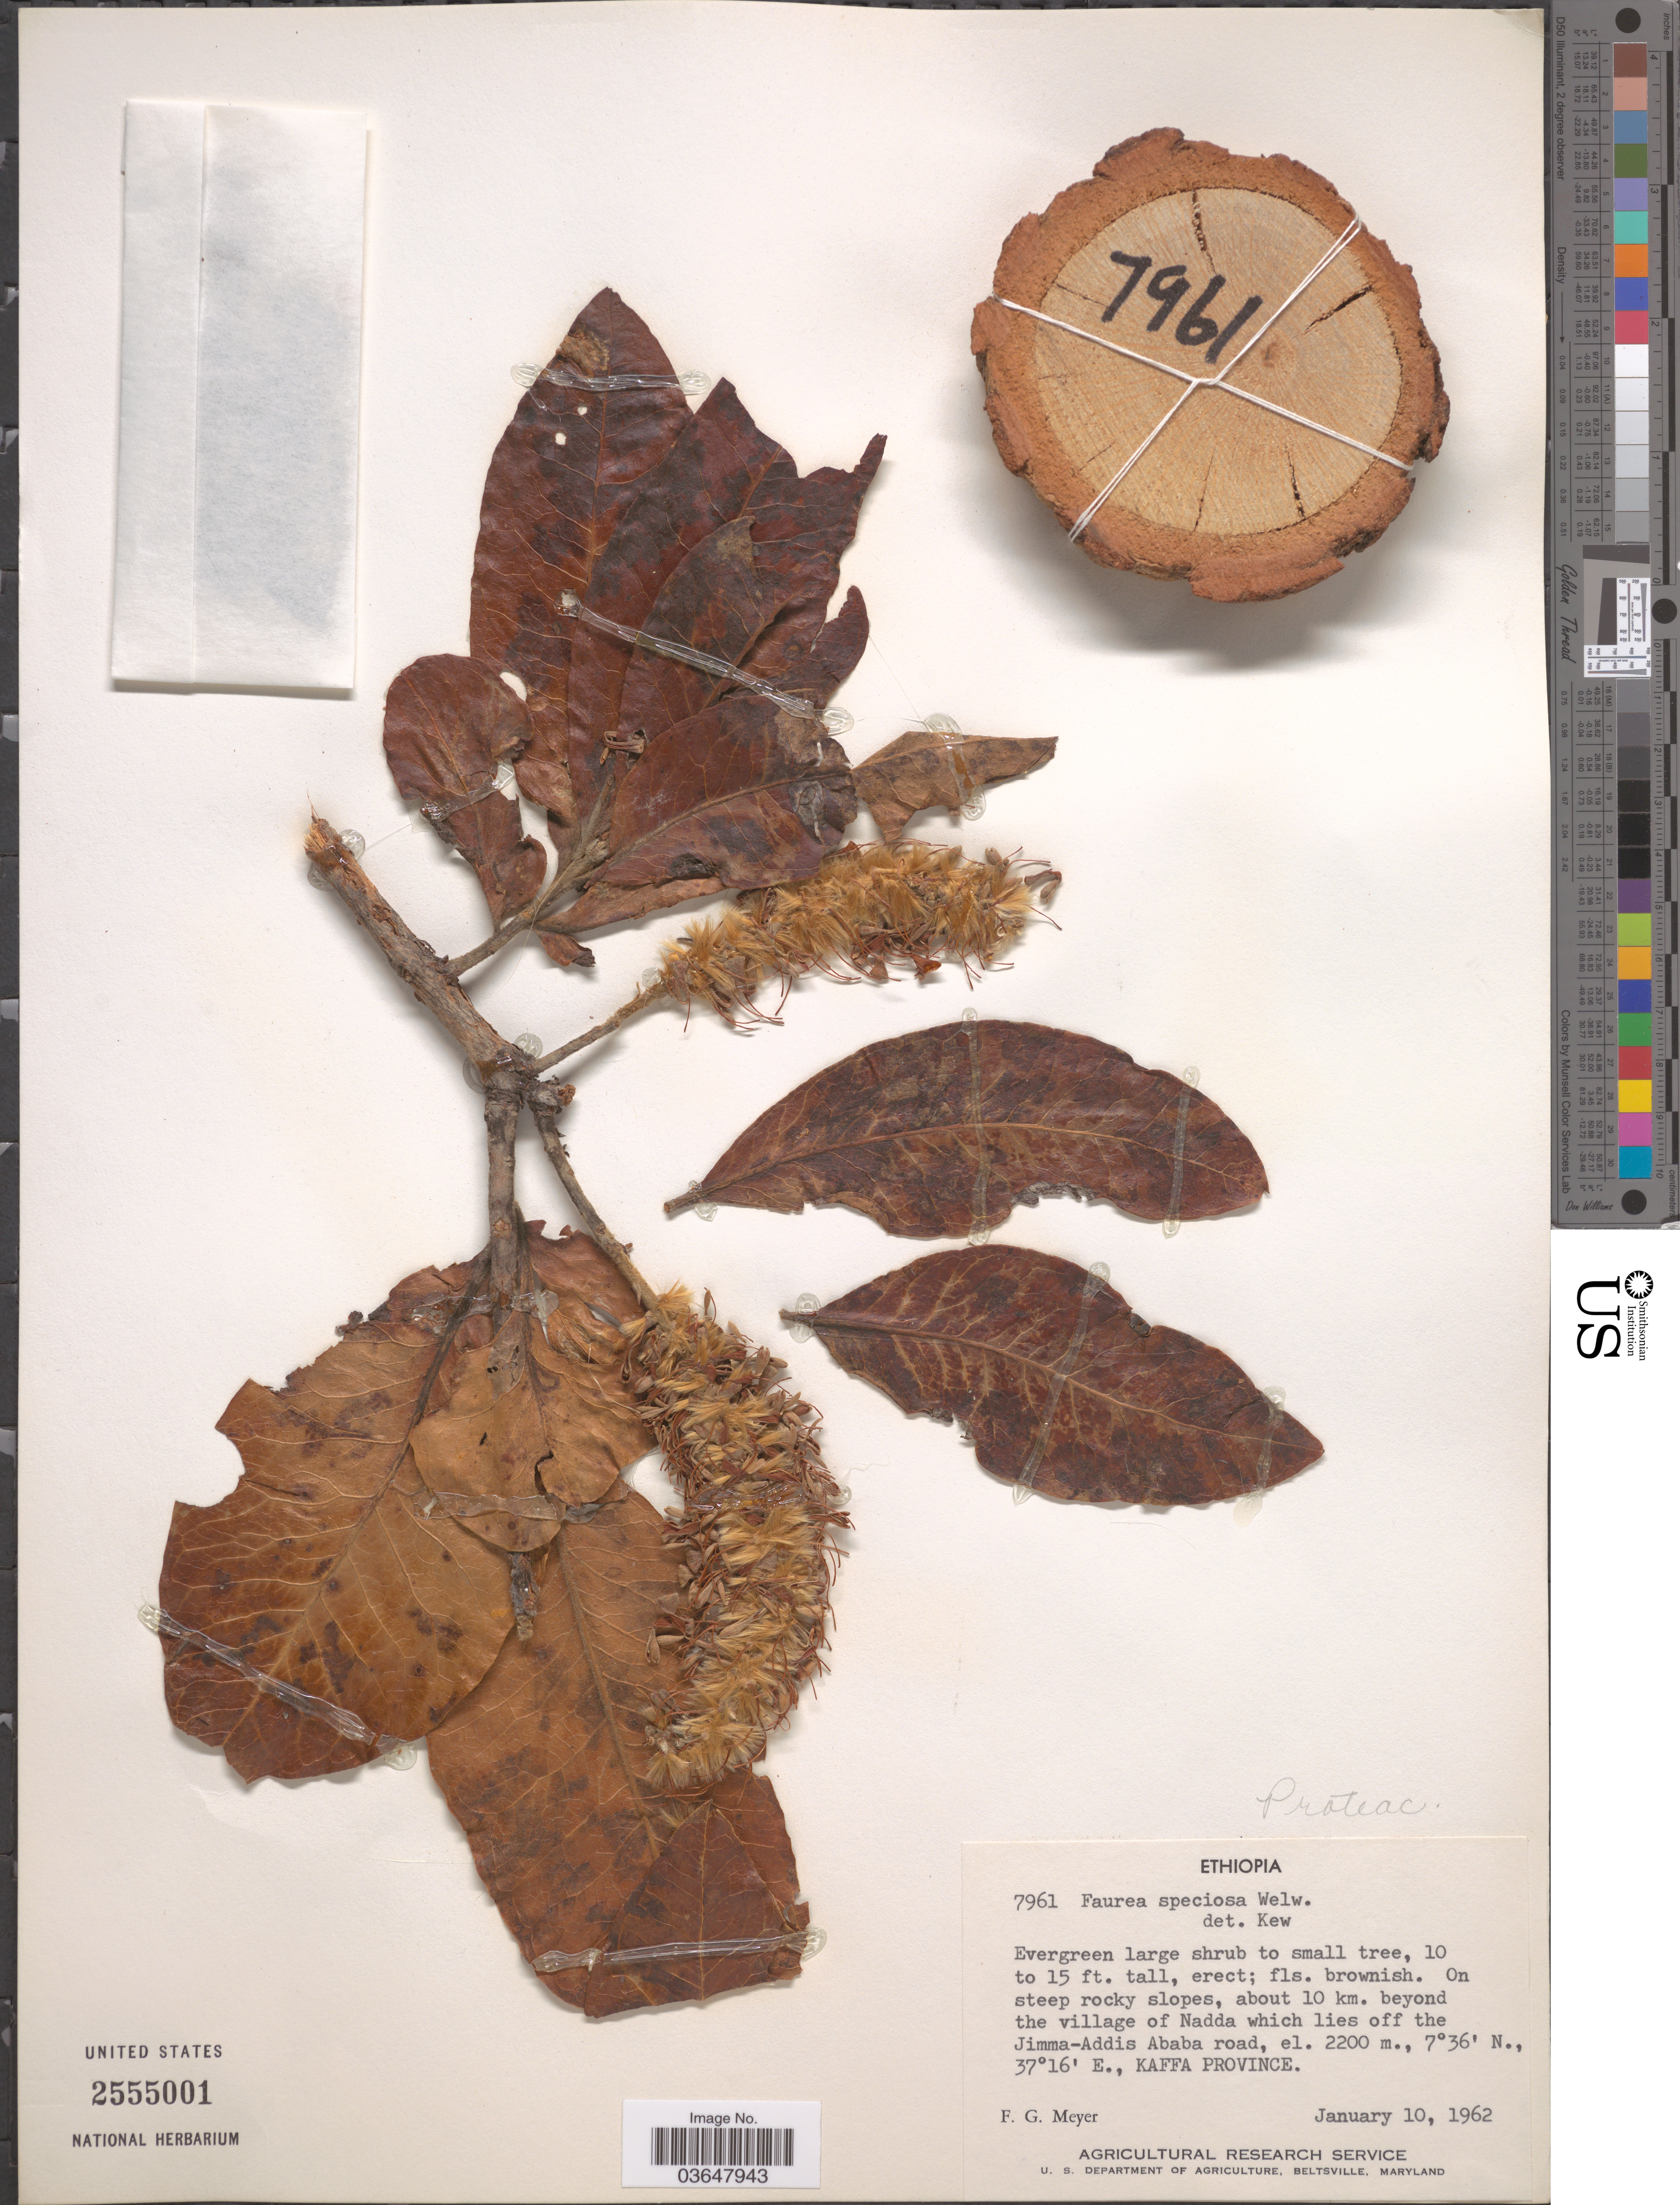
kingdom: Plantae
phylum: Tracheophyta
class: Magnoliopsida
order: Proteales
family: Proteaceae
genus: Faurea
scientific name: Faurea speciosa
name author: Welw.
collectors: F. G. Meyer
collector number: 7961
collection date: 1962-01-10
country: Ethiopia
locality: About 10 km. beyond the village of Nadda which lies off the Jimma-Addis Ababa road, Kaffa Province.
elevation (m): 2200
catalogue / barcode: US 2555001